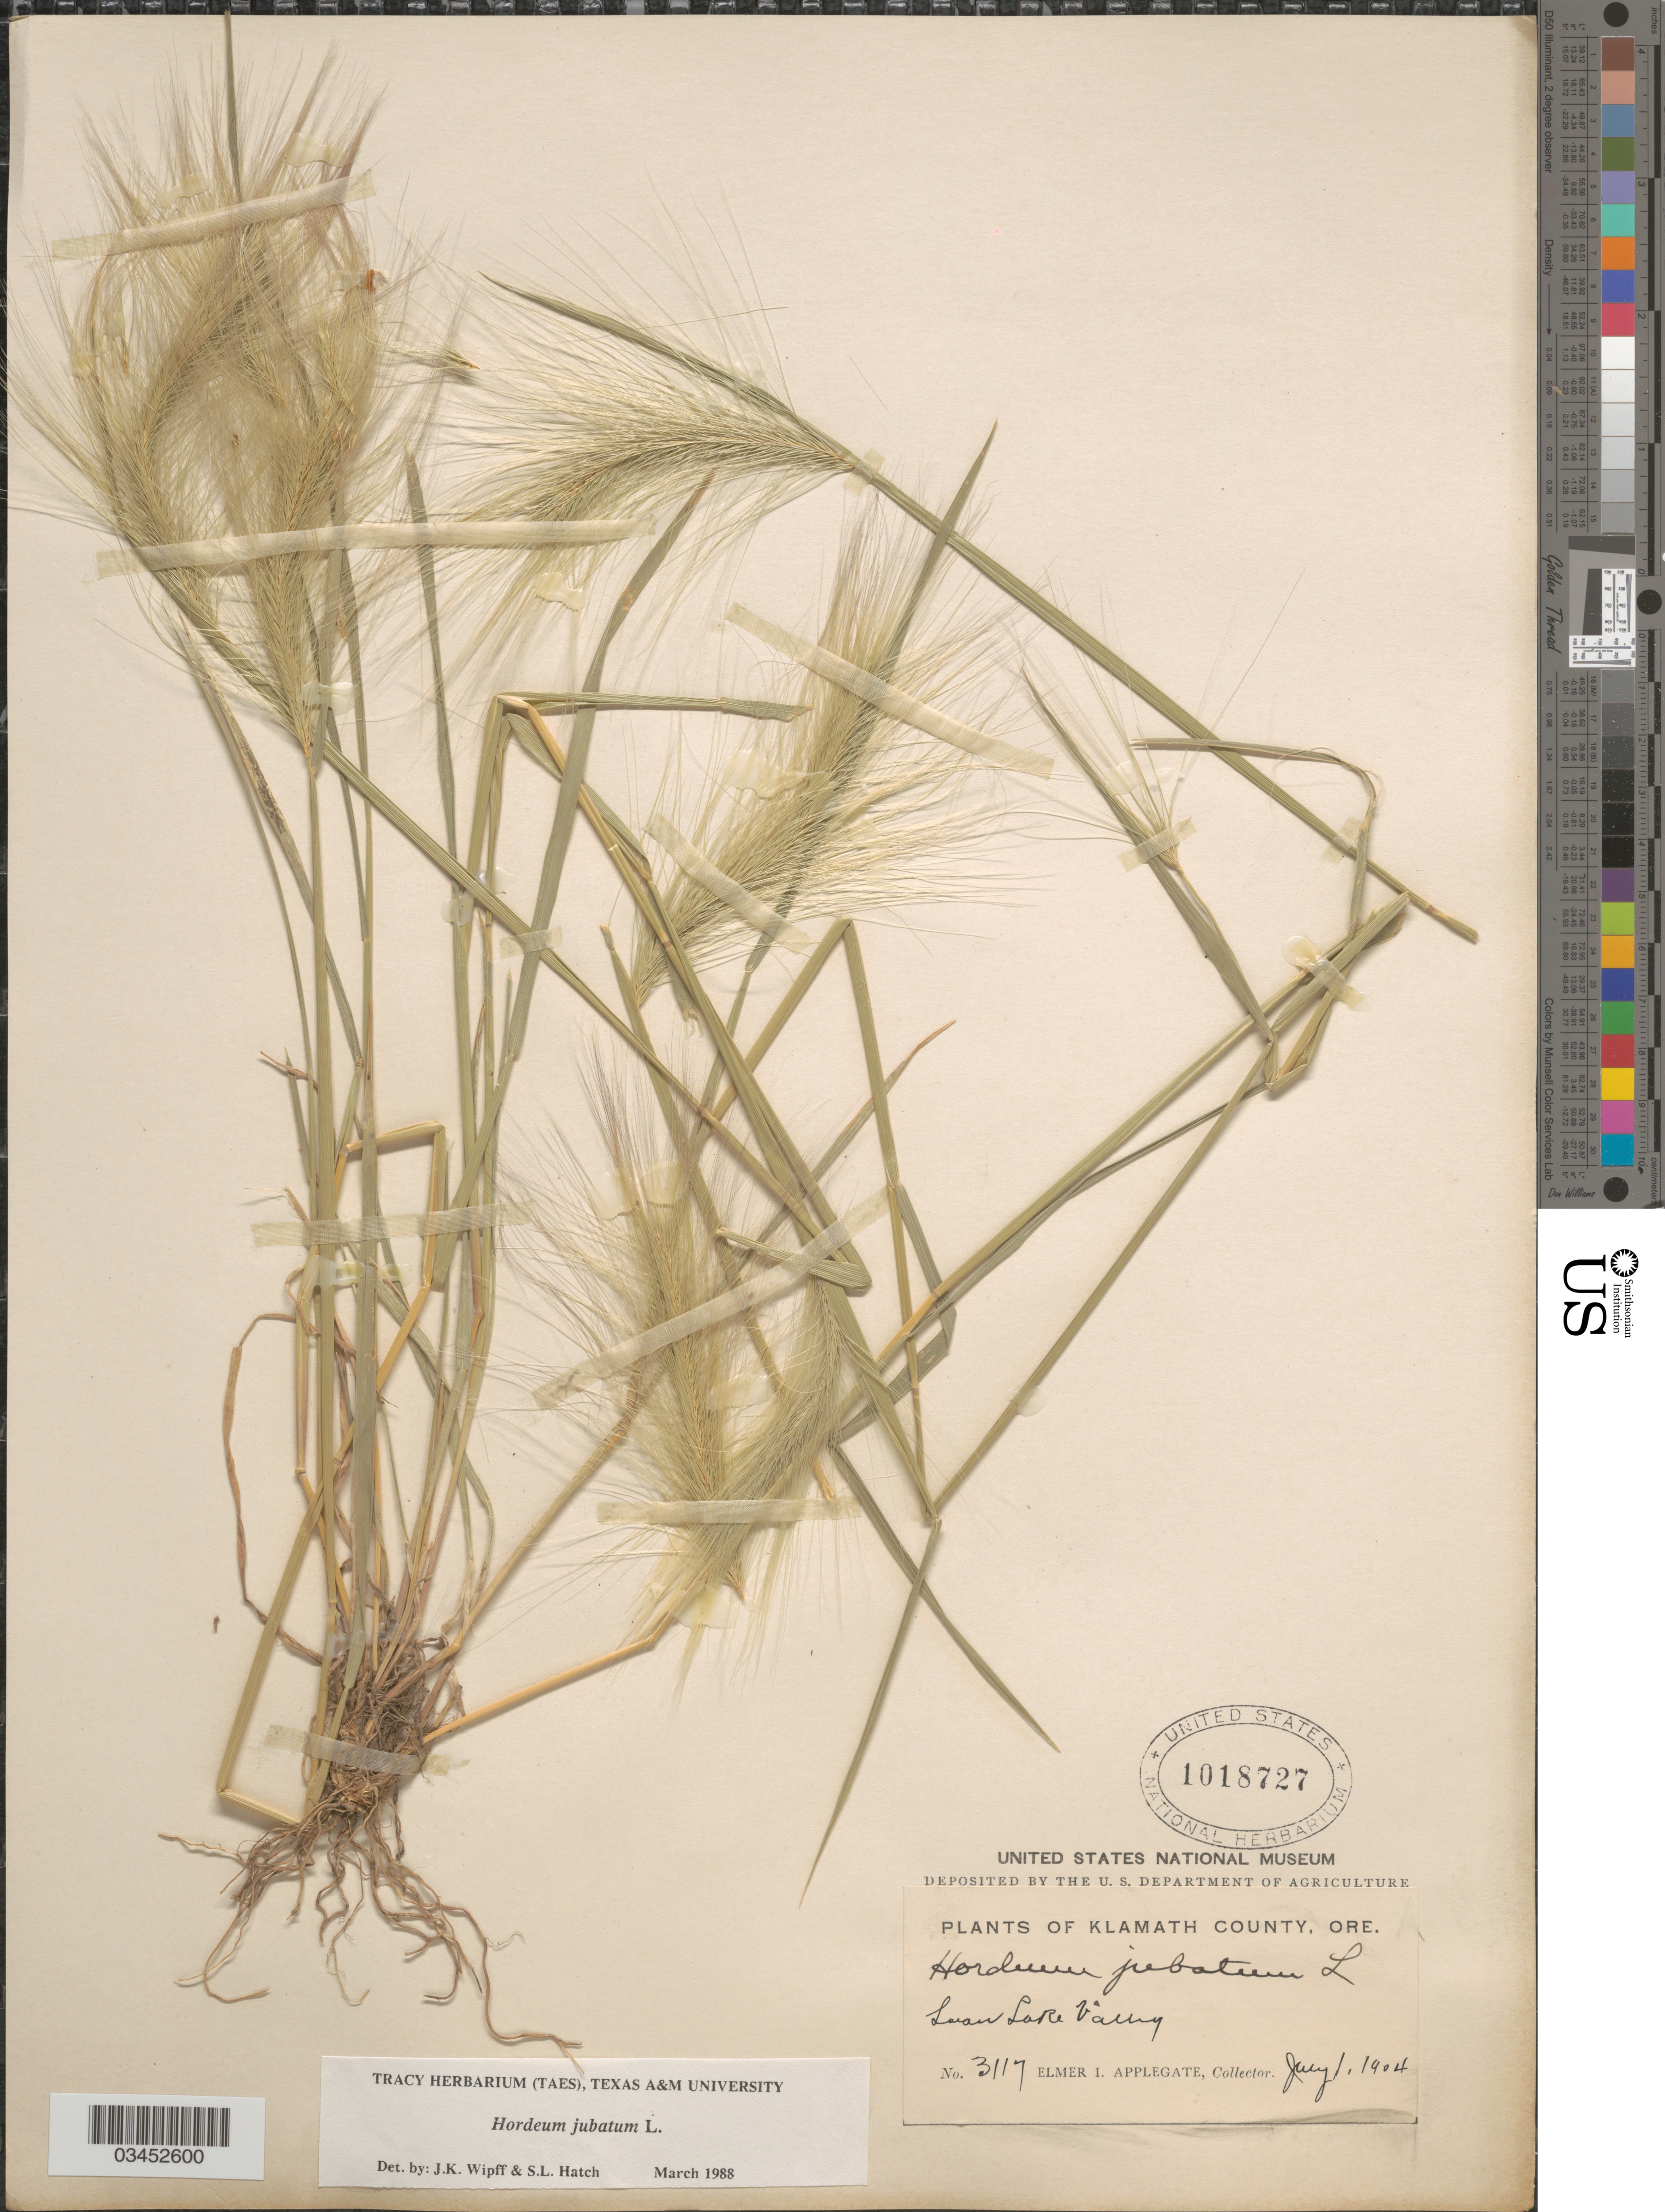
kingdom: Plantae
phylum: Tracheophyta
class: Liliopsida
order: Poales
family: Poaceae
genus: Hordeum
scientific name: Hordeum jubatum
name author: L.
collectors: E. I. Applegate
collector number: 3117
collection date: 1904-07-01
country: United States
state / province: Oregon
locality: Klamath County. Swan Lake Valley.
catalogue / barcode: US 1018727